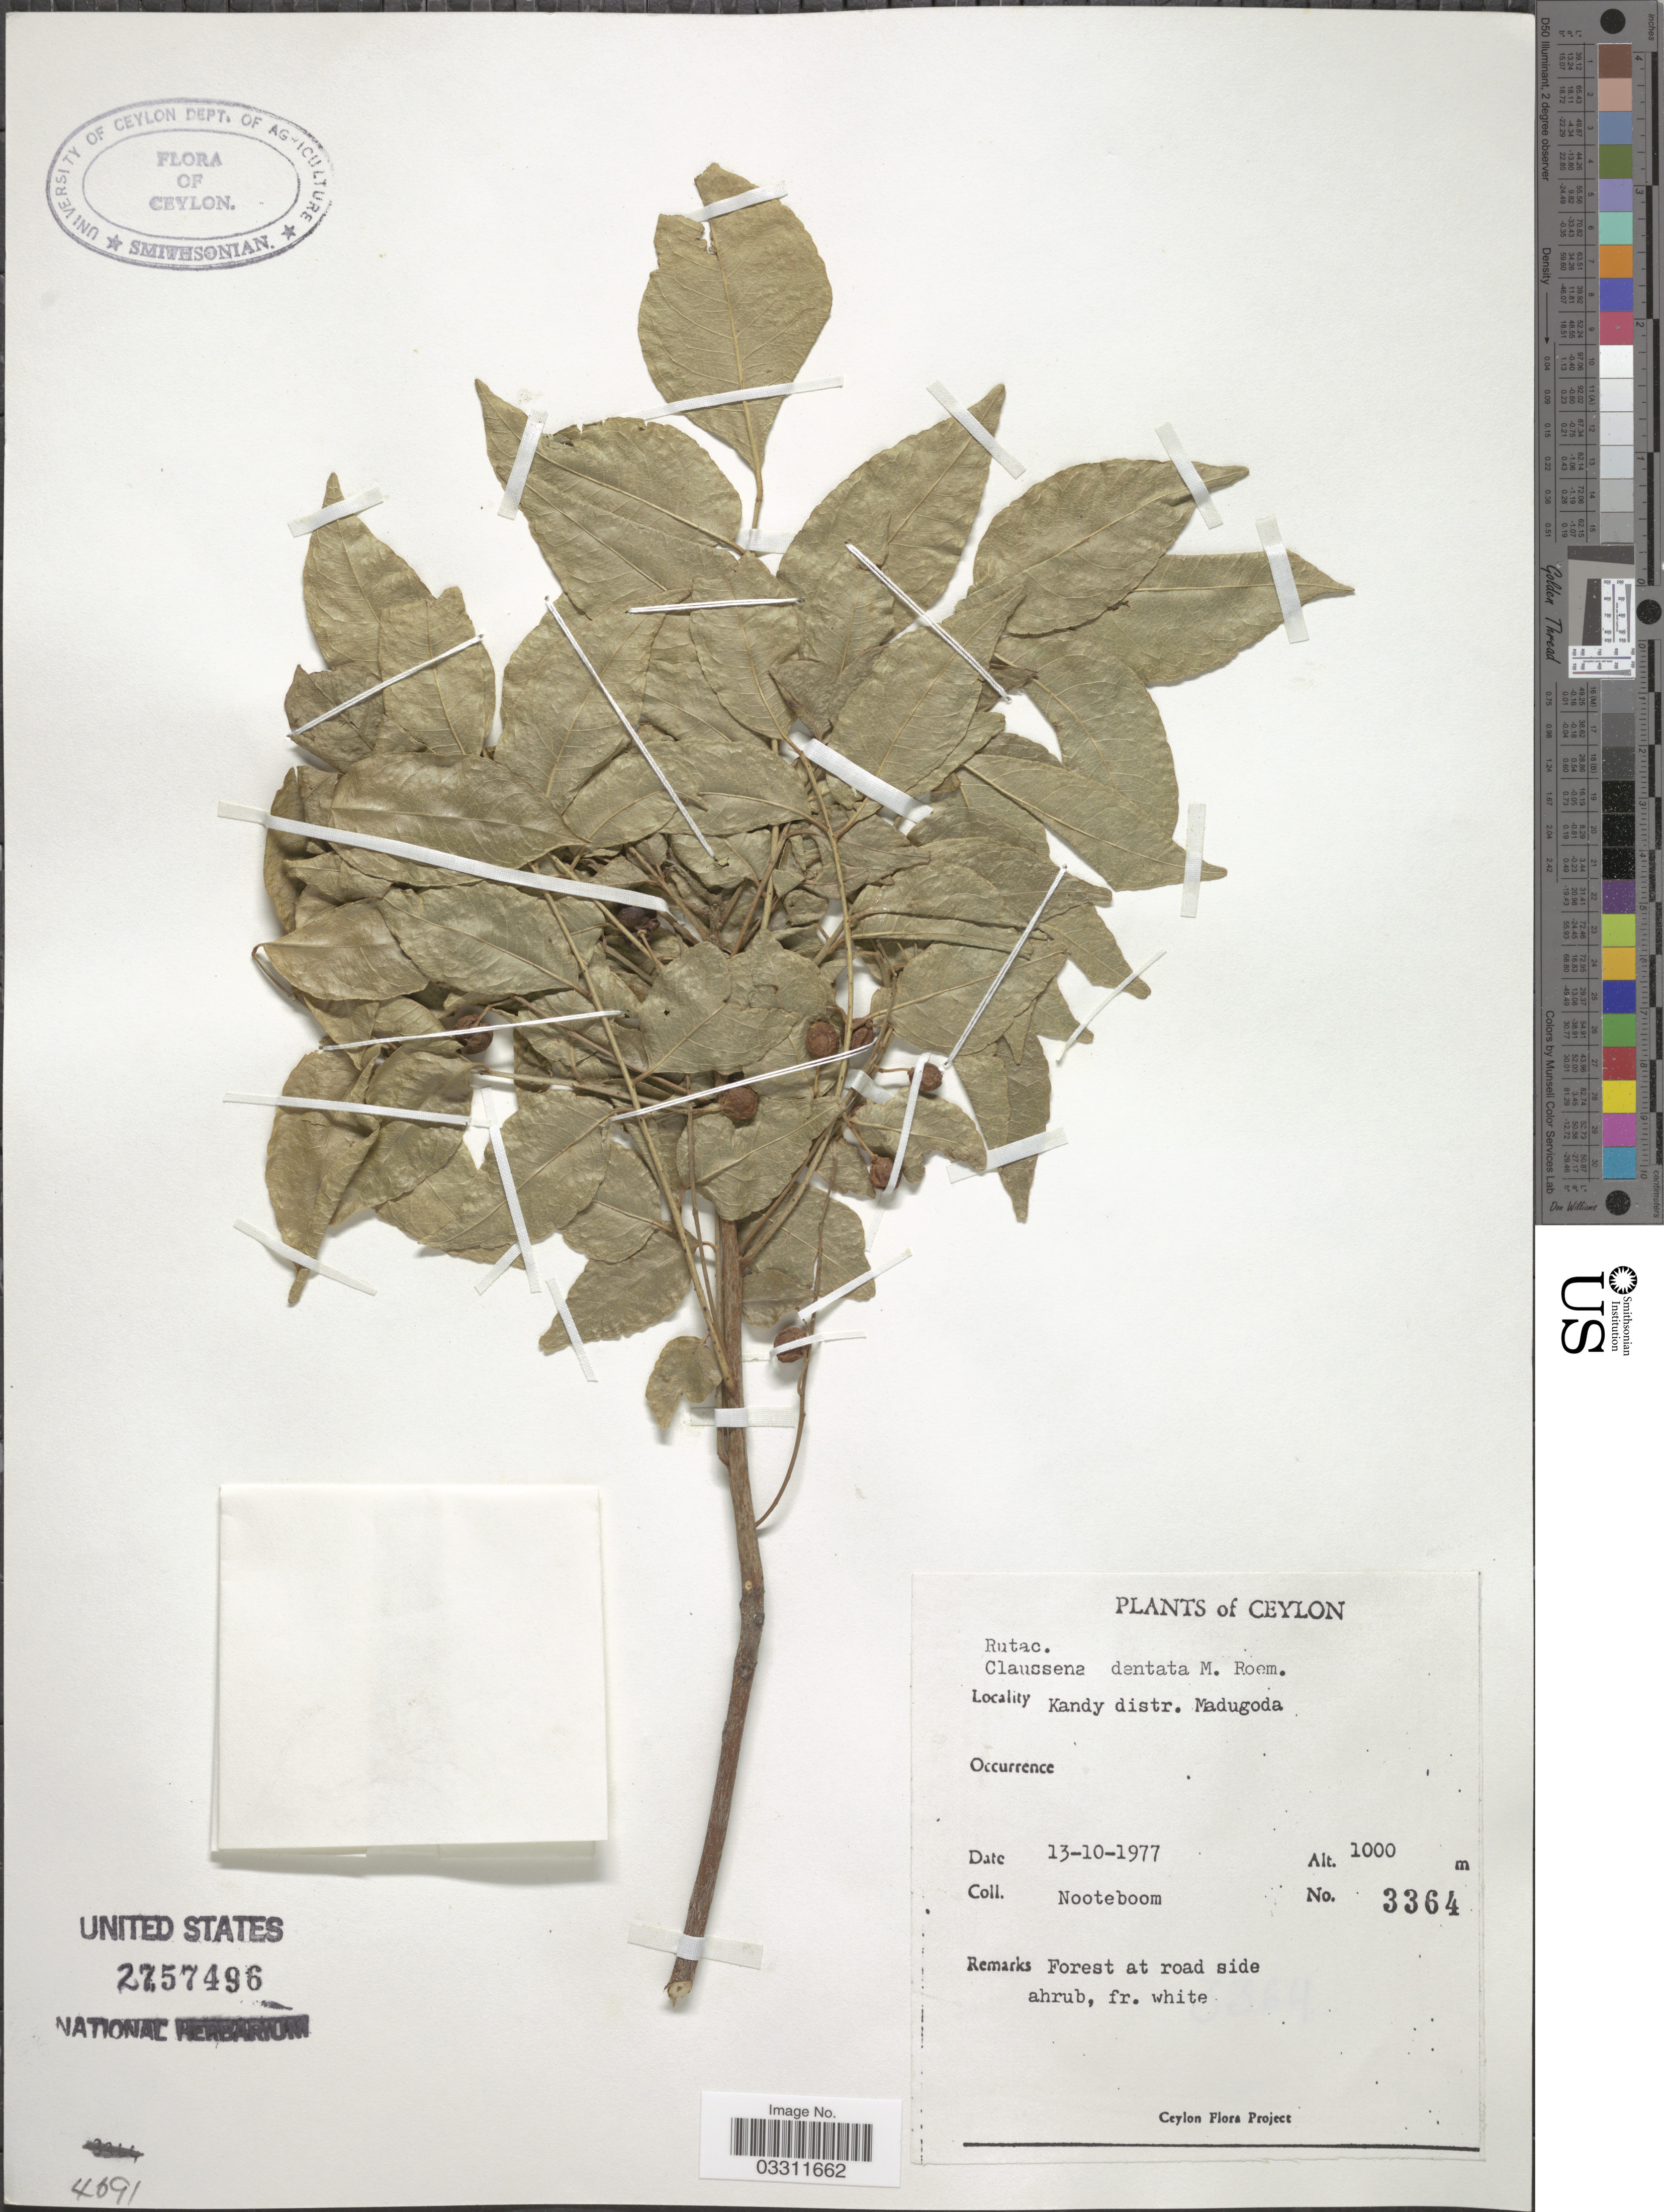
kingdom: Plantae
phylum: Tracheophyta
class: Magnoliopsida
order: Sapindales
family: Rutaceae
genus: Clausena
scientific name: Clausena anisata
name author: (Willd.) Benth.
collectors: Nooteboom, --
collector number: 3364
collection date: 1977-10-13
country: Sri Lanka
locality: Ceylon. Kandy distr. Madugoda.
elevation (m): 1000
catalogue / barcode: US 2757496